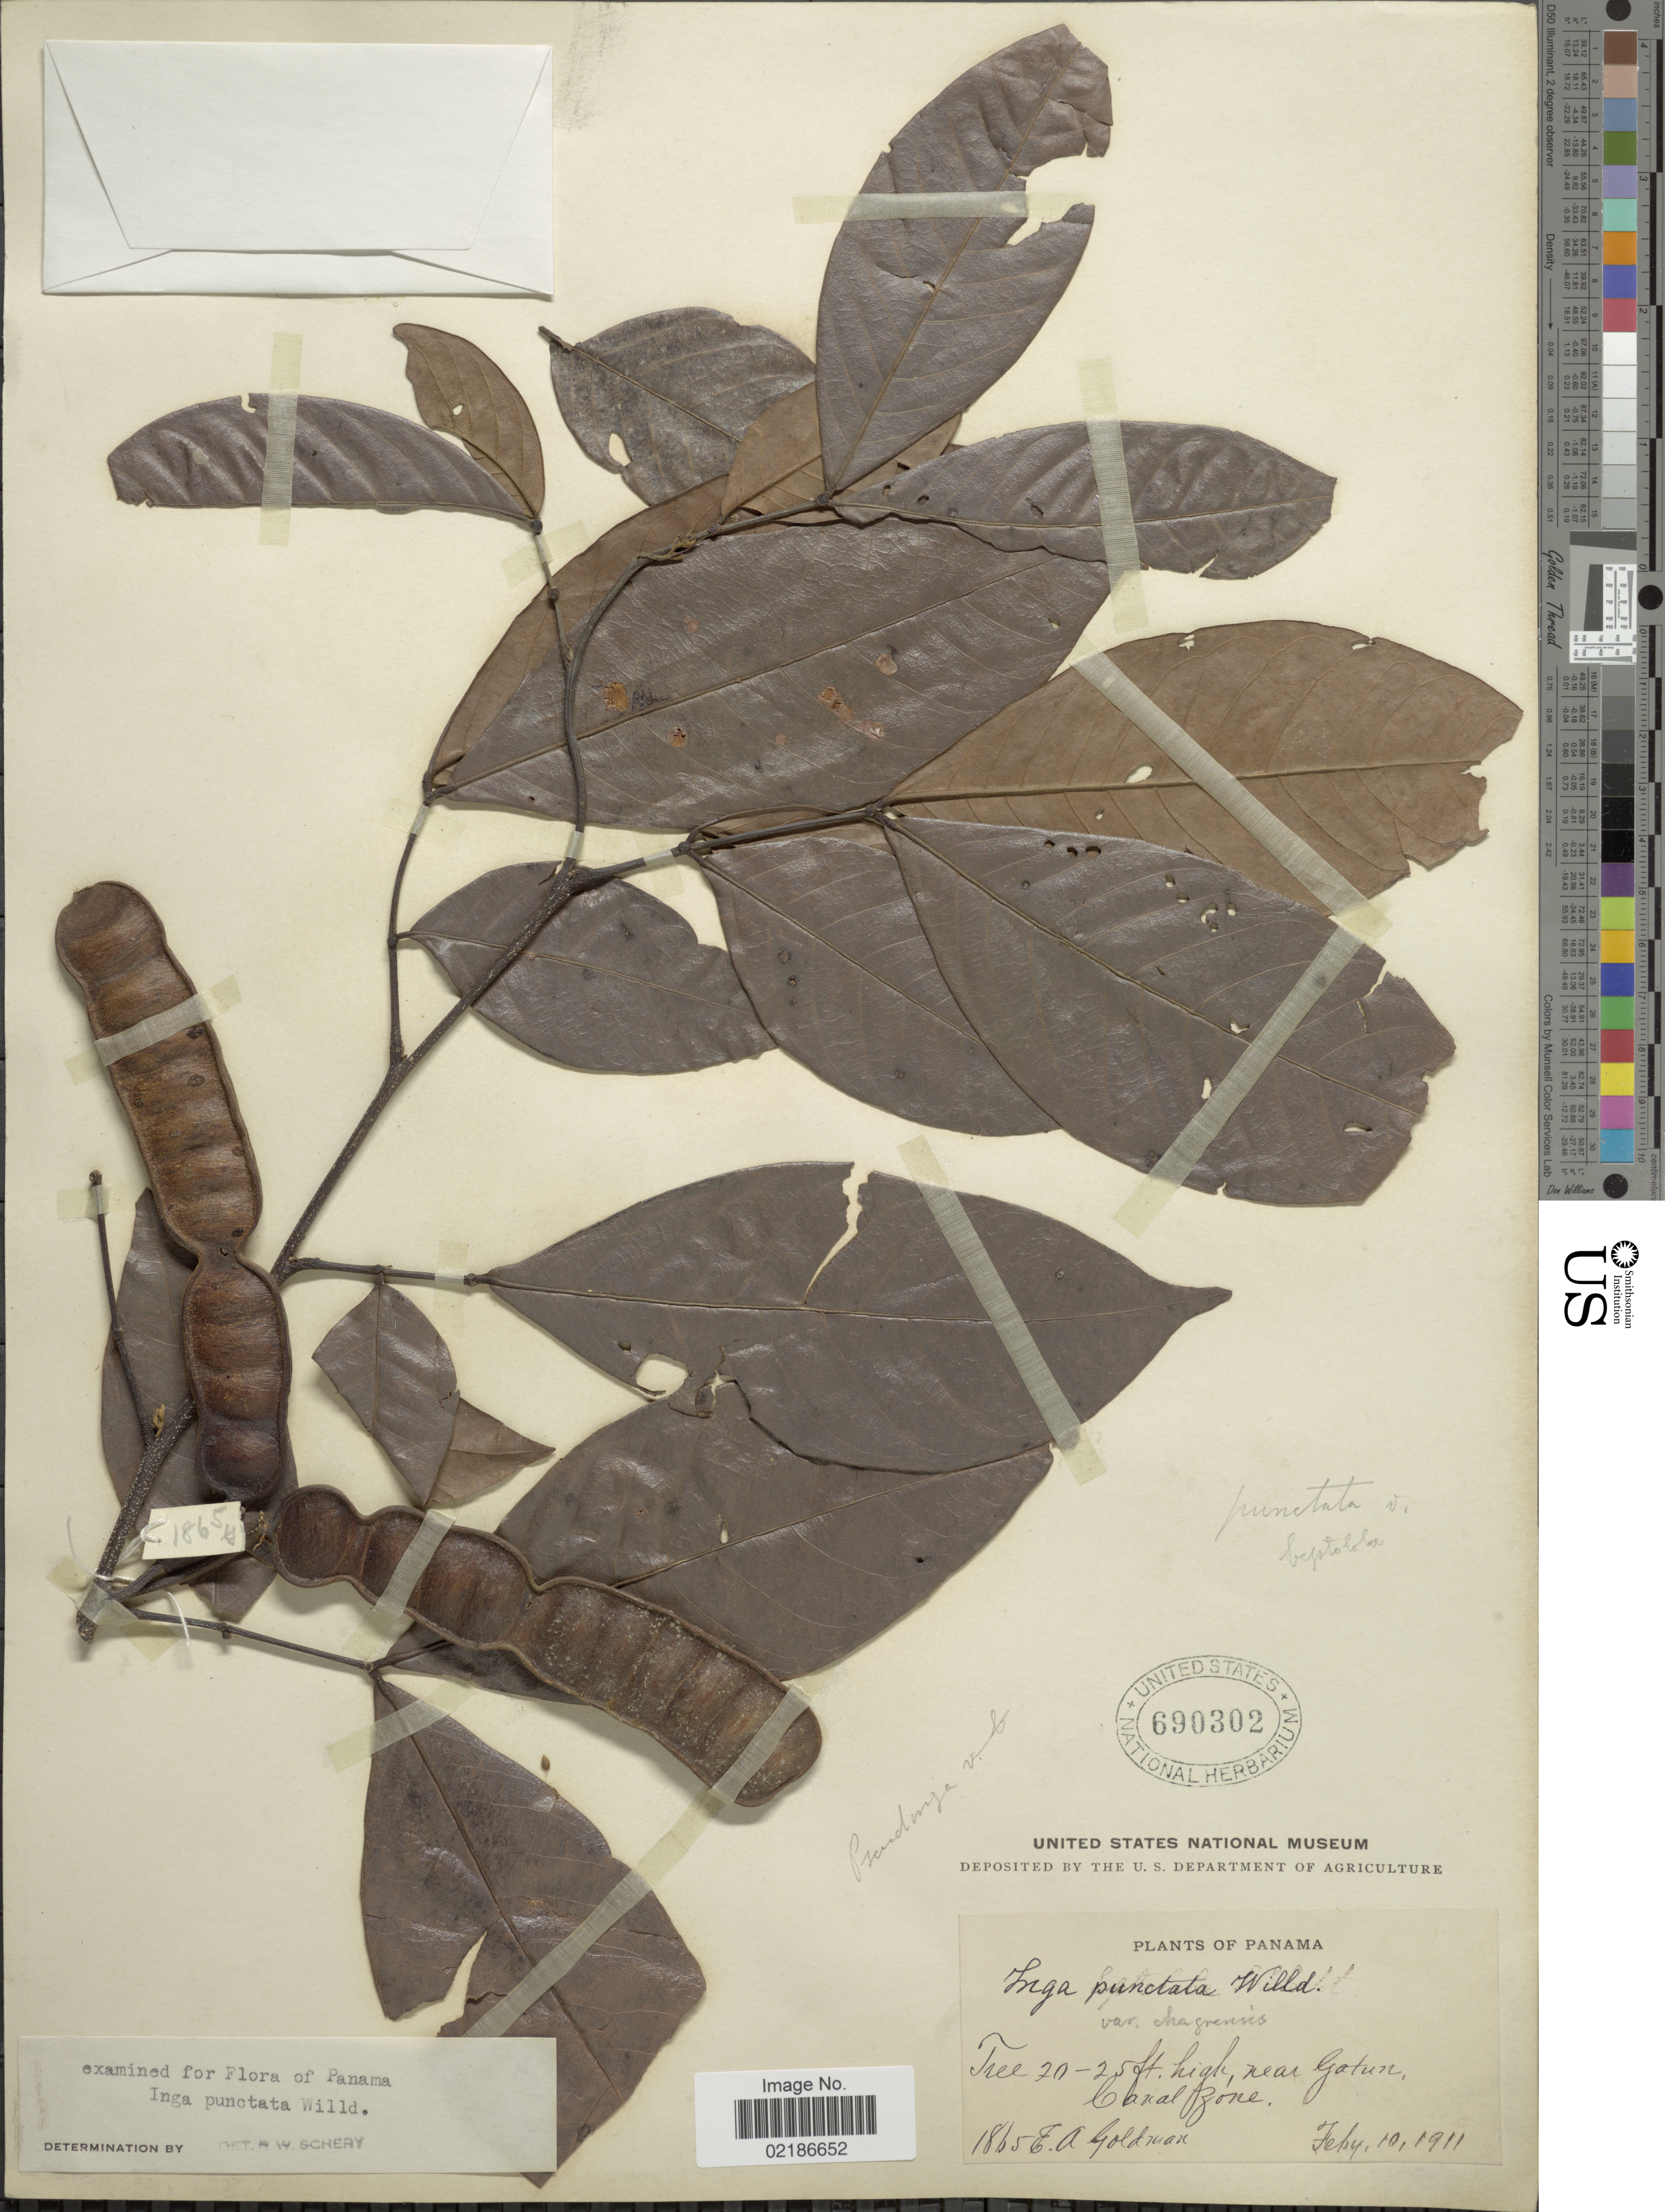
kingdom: Plantae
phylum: Tracheophyta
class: Magnoliopsida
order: Fabales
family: Fabaceae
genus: Inga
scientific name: Inga punctata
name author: Willd.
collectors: E. A. Goldman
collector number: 1865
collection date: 1911-02-10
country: Panama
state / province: Colón / Panamá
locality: Near Gatun, Canal Zone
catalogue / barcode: US 690302